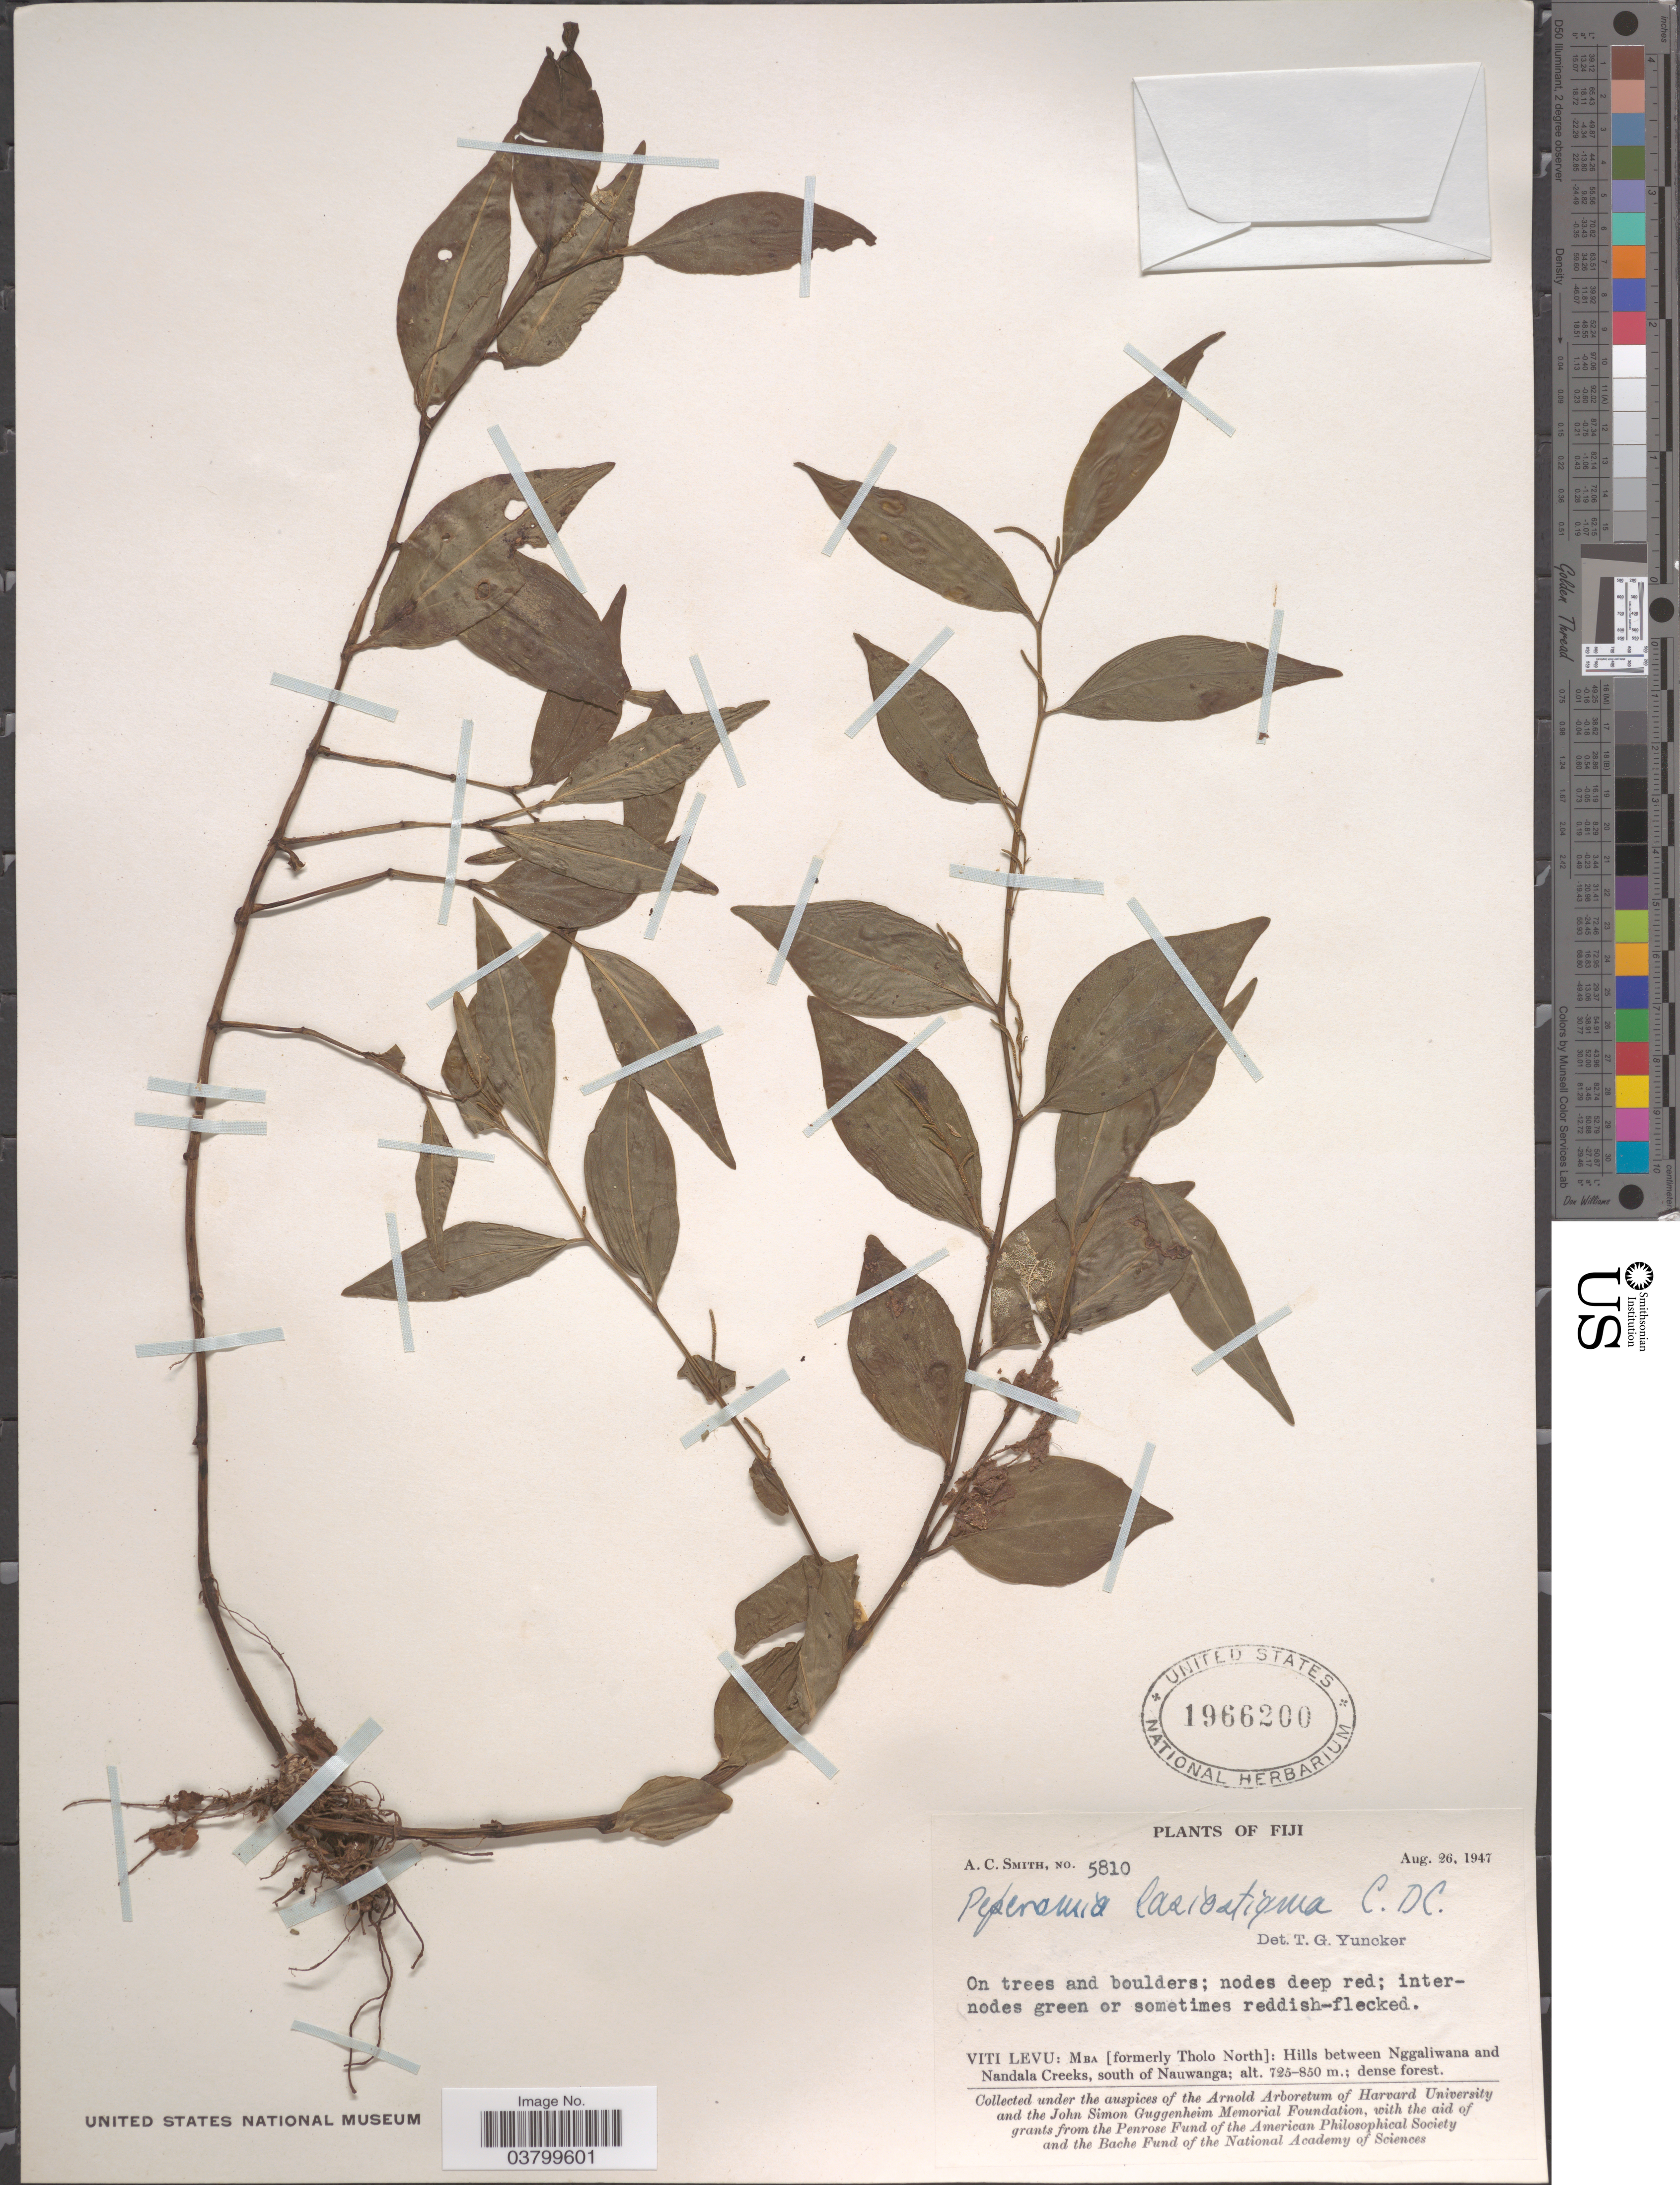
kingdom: Plantae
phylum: Tracheophyta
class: Magnoliopsida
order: Piperales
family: Piperaceae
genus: Peperomia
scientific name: Peperomia lasiostigma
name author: C. DC.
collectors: A. C. Smith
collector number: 5810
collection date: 1947-08-26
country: Fiji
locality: Viti Levu: Mba: [formerly Tholo North]: Hills between Nggaliwana and Nandala Creeks, south of Nauwanga.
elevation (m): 725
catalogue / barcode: US 1966200